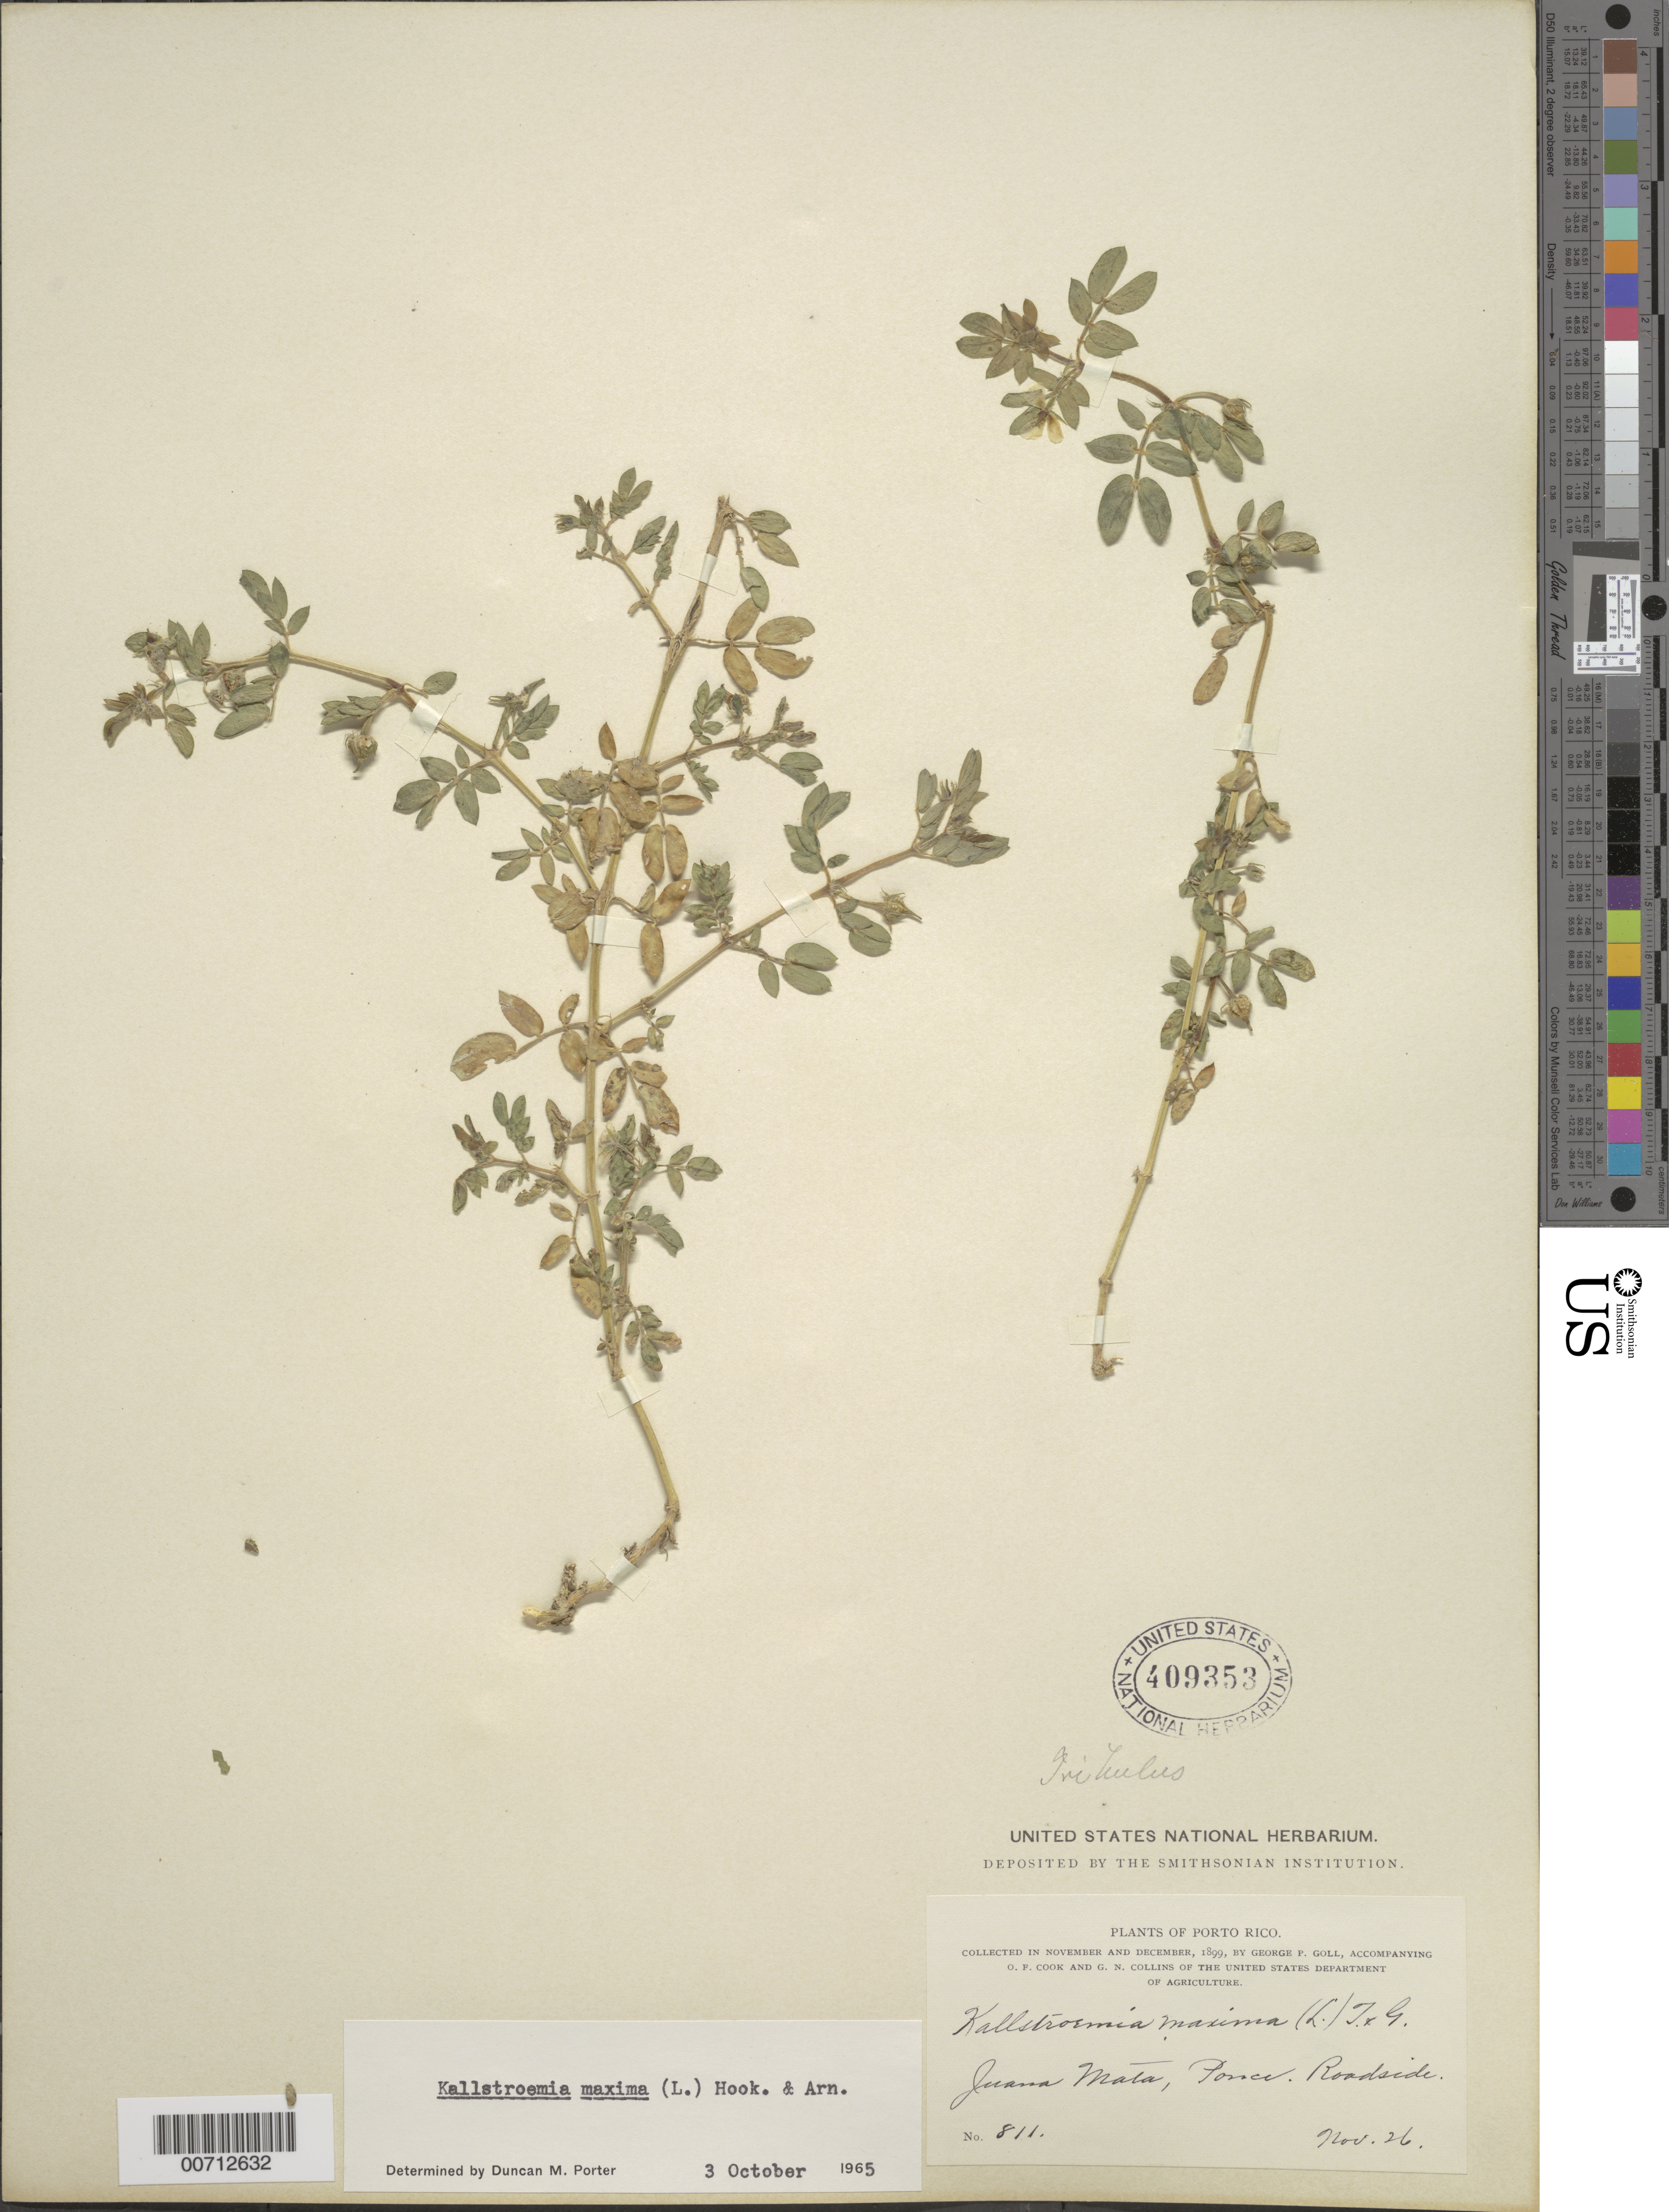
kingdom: Plantae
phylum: Tracheophyta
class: Magnoliopsida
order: Zygophyllales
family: Zygophyllaceae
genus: Kallstroemia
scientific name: Kallstroemia maxima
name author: (L.) Hook. & Arn.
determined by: Porter, D. M.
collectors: G. Goll, O. F. Cook & G. Collins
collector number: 811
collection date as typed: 26 Nov 1899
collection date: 1899-11-26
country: Puerto Rico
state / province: Ponce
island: Greater Antilles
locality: Juana Mata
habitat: Roadside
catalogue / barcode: US 409353